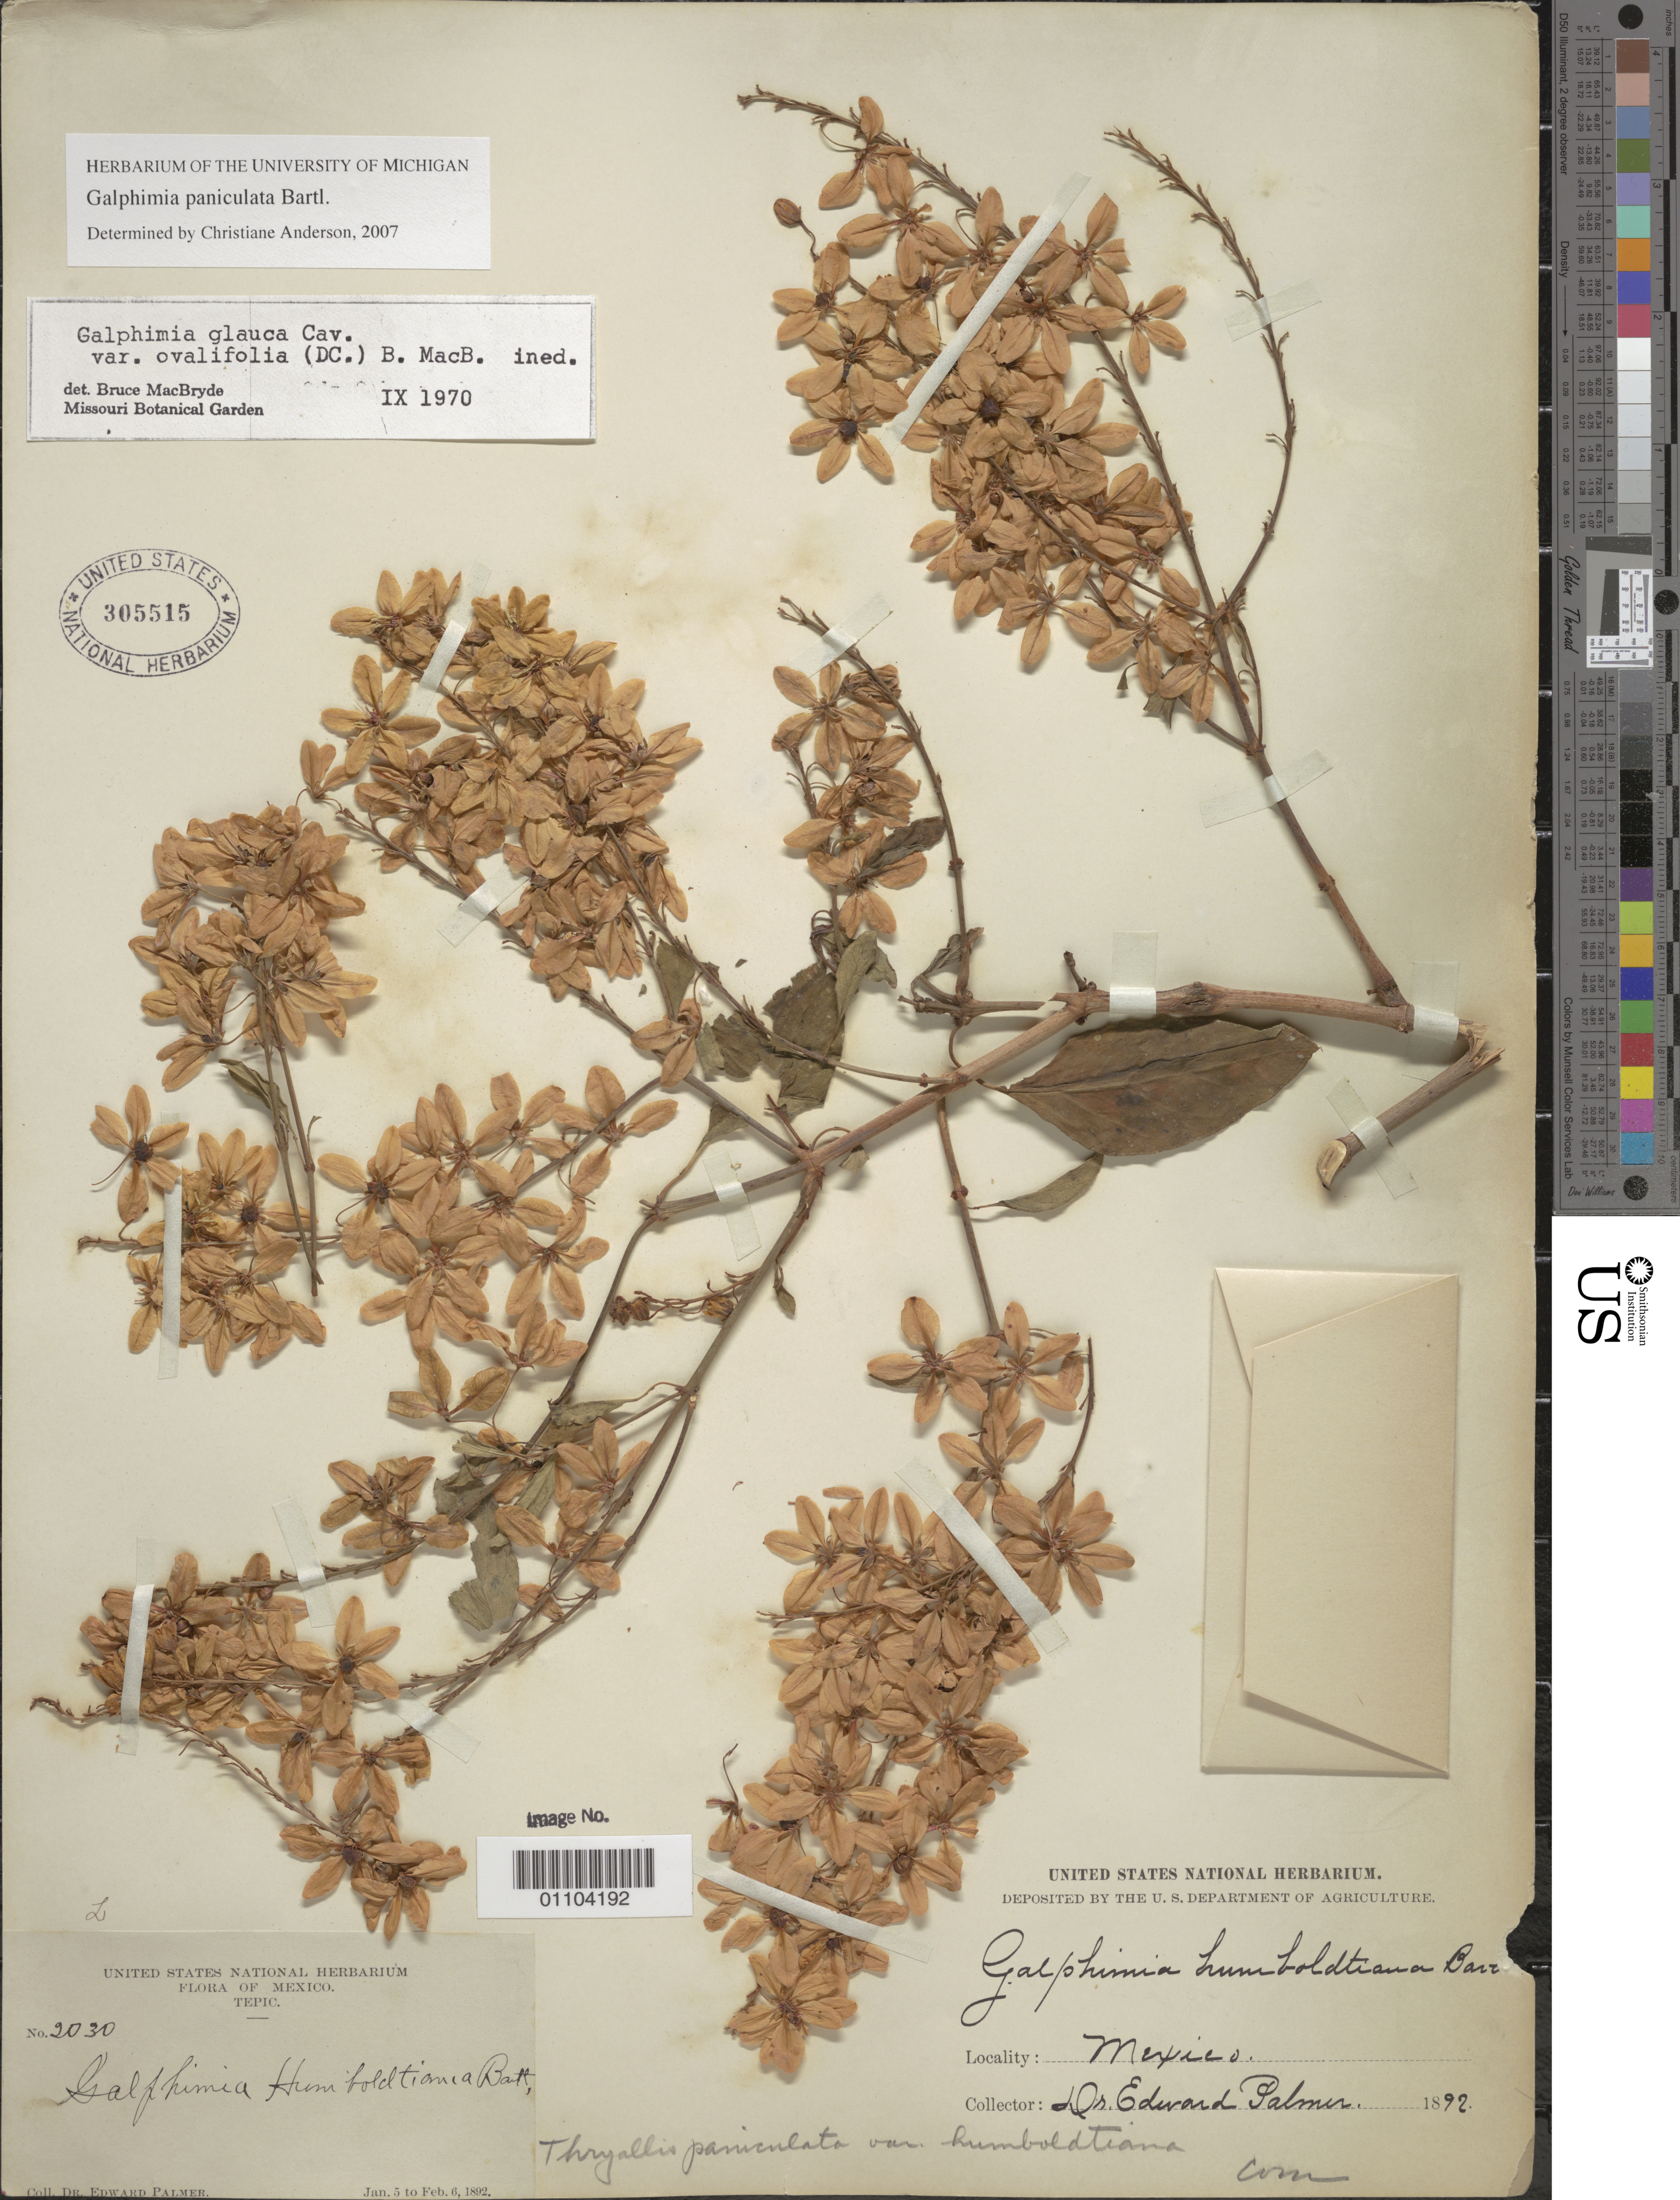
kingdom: Plantae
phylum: Tracheophyta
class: Magnoliopsida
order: Malpighiales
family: Malpighiaceae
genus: Galphimia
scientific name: Galphimia paniculata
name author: Bart.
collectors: E. Palmer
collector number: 2030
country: Mexico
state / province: Nayarit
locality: Tepec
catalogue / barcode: US 305515